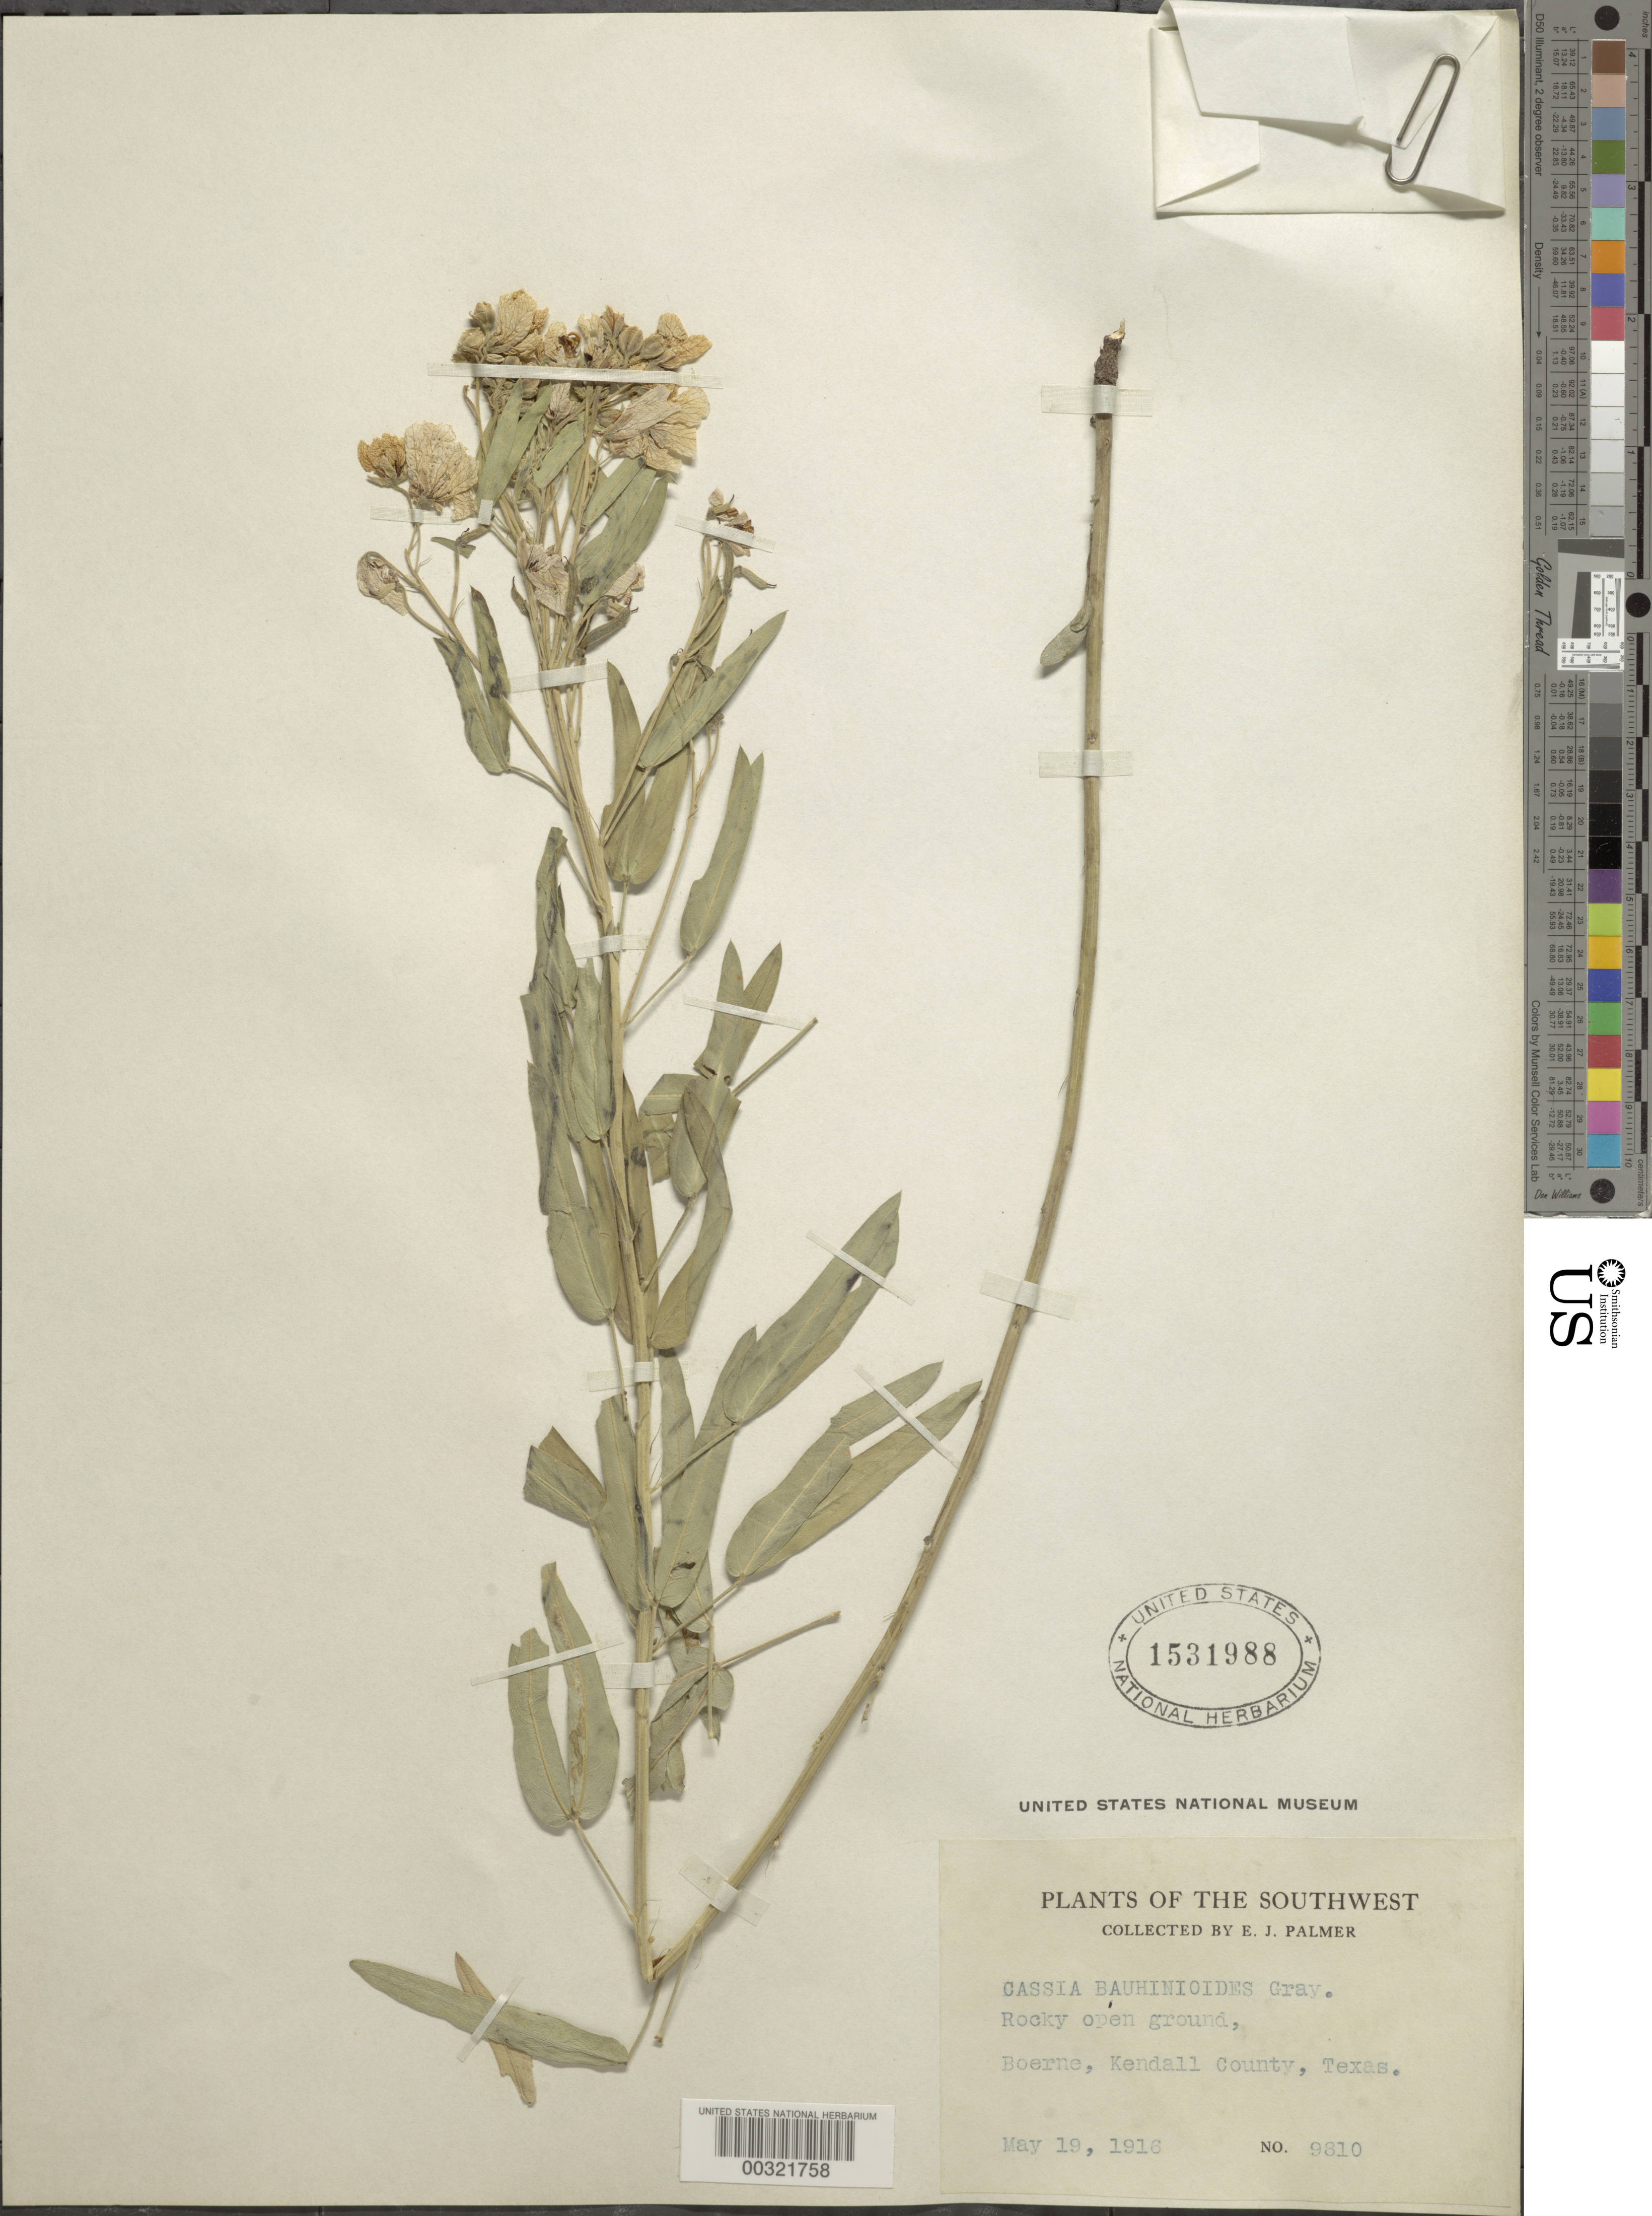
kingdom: Plantae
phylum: Tracheophyta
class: Magnoliopsida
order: Fabales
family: Fabaceae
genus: Senna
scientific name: Senna bauhinioides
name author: (A. Gray) H.S. Irwin & Barneby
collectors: E. J. Palmer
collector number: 9810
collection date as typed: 19 May 1916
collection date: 1916-05-19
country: United States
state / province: Texas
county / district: Kendall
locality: Boerne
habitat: Rocky open ground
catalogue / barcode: US 1531988